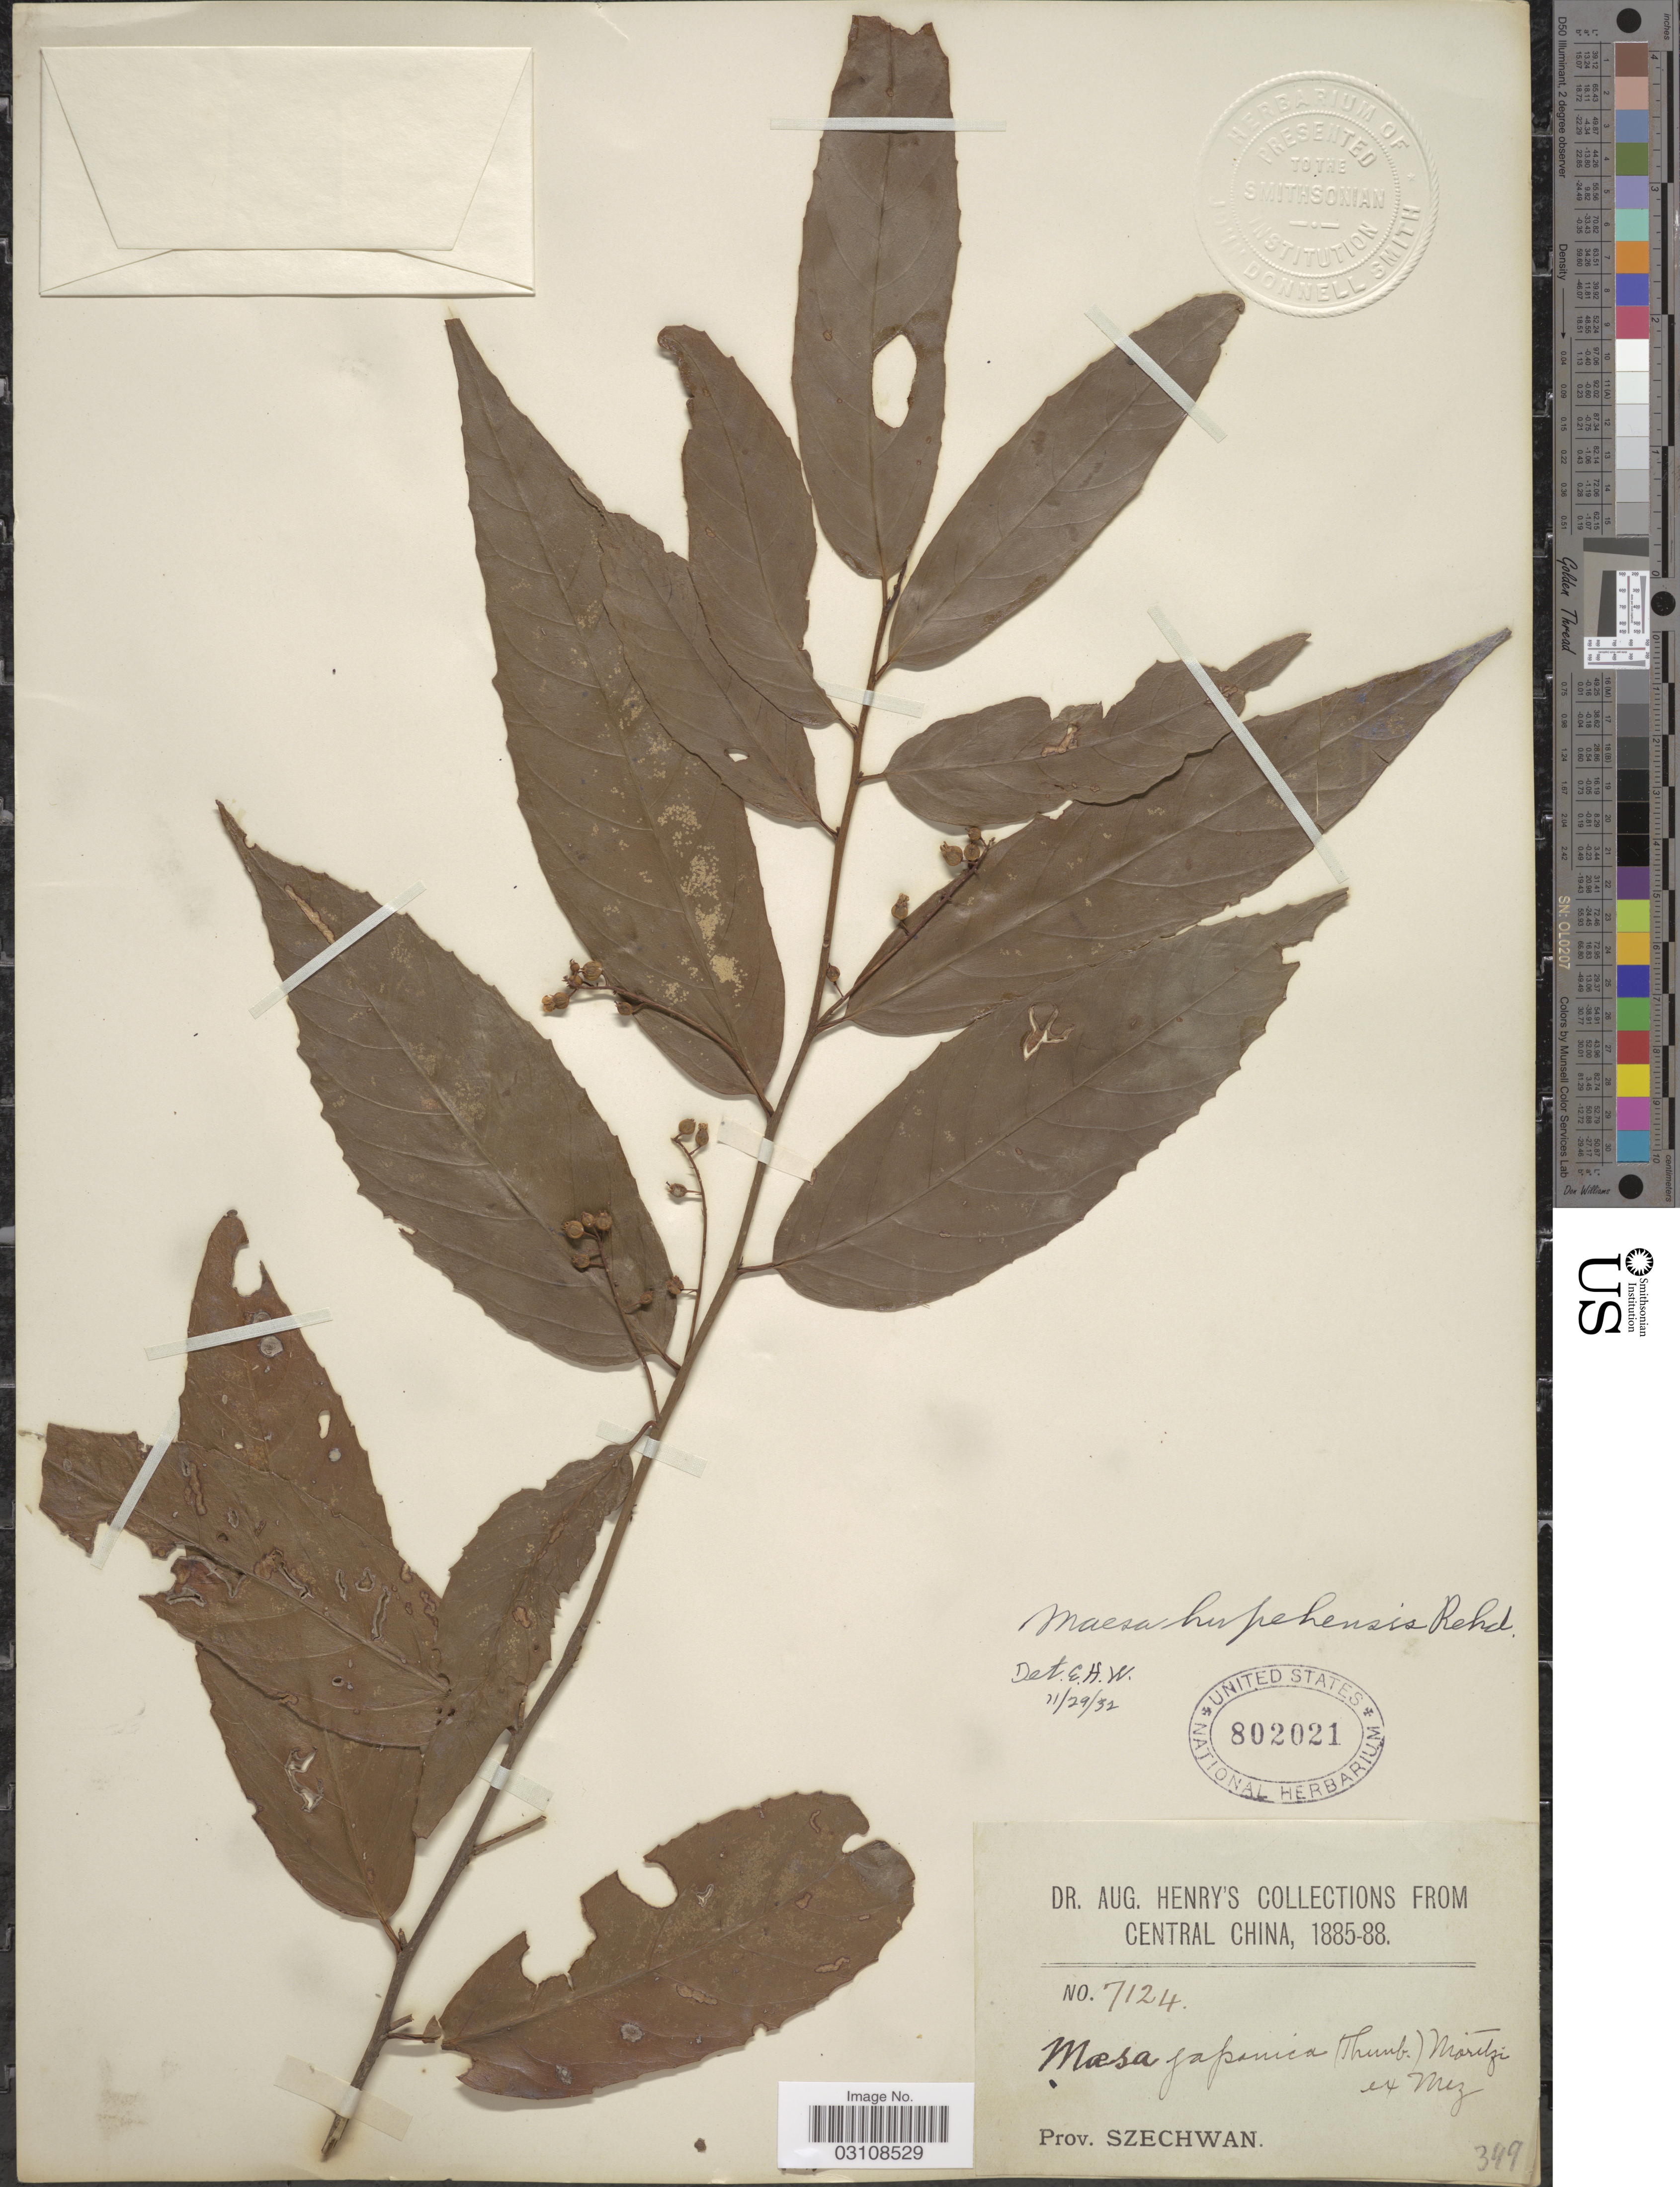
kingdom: Plantae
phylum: Tracheophyta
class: Magnoliopsida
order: Ericales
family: Primulaceae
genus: Maesa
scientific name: Maesa hupehensis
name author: Rehder in Sarg.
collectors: A. Henry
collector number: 7124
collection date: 1885/1888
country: China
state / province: Sichuan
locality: Central China. Prov. Szechwan.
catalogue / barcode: US 802021